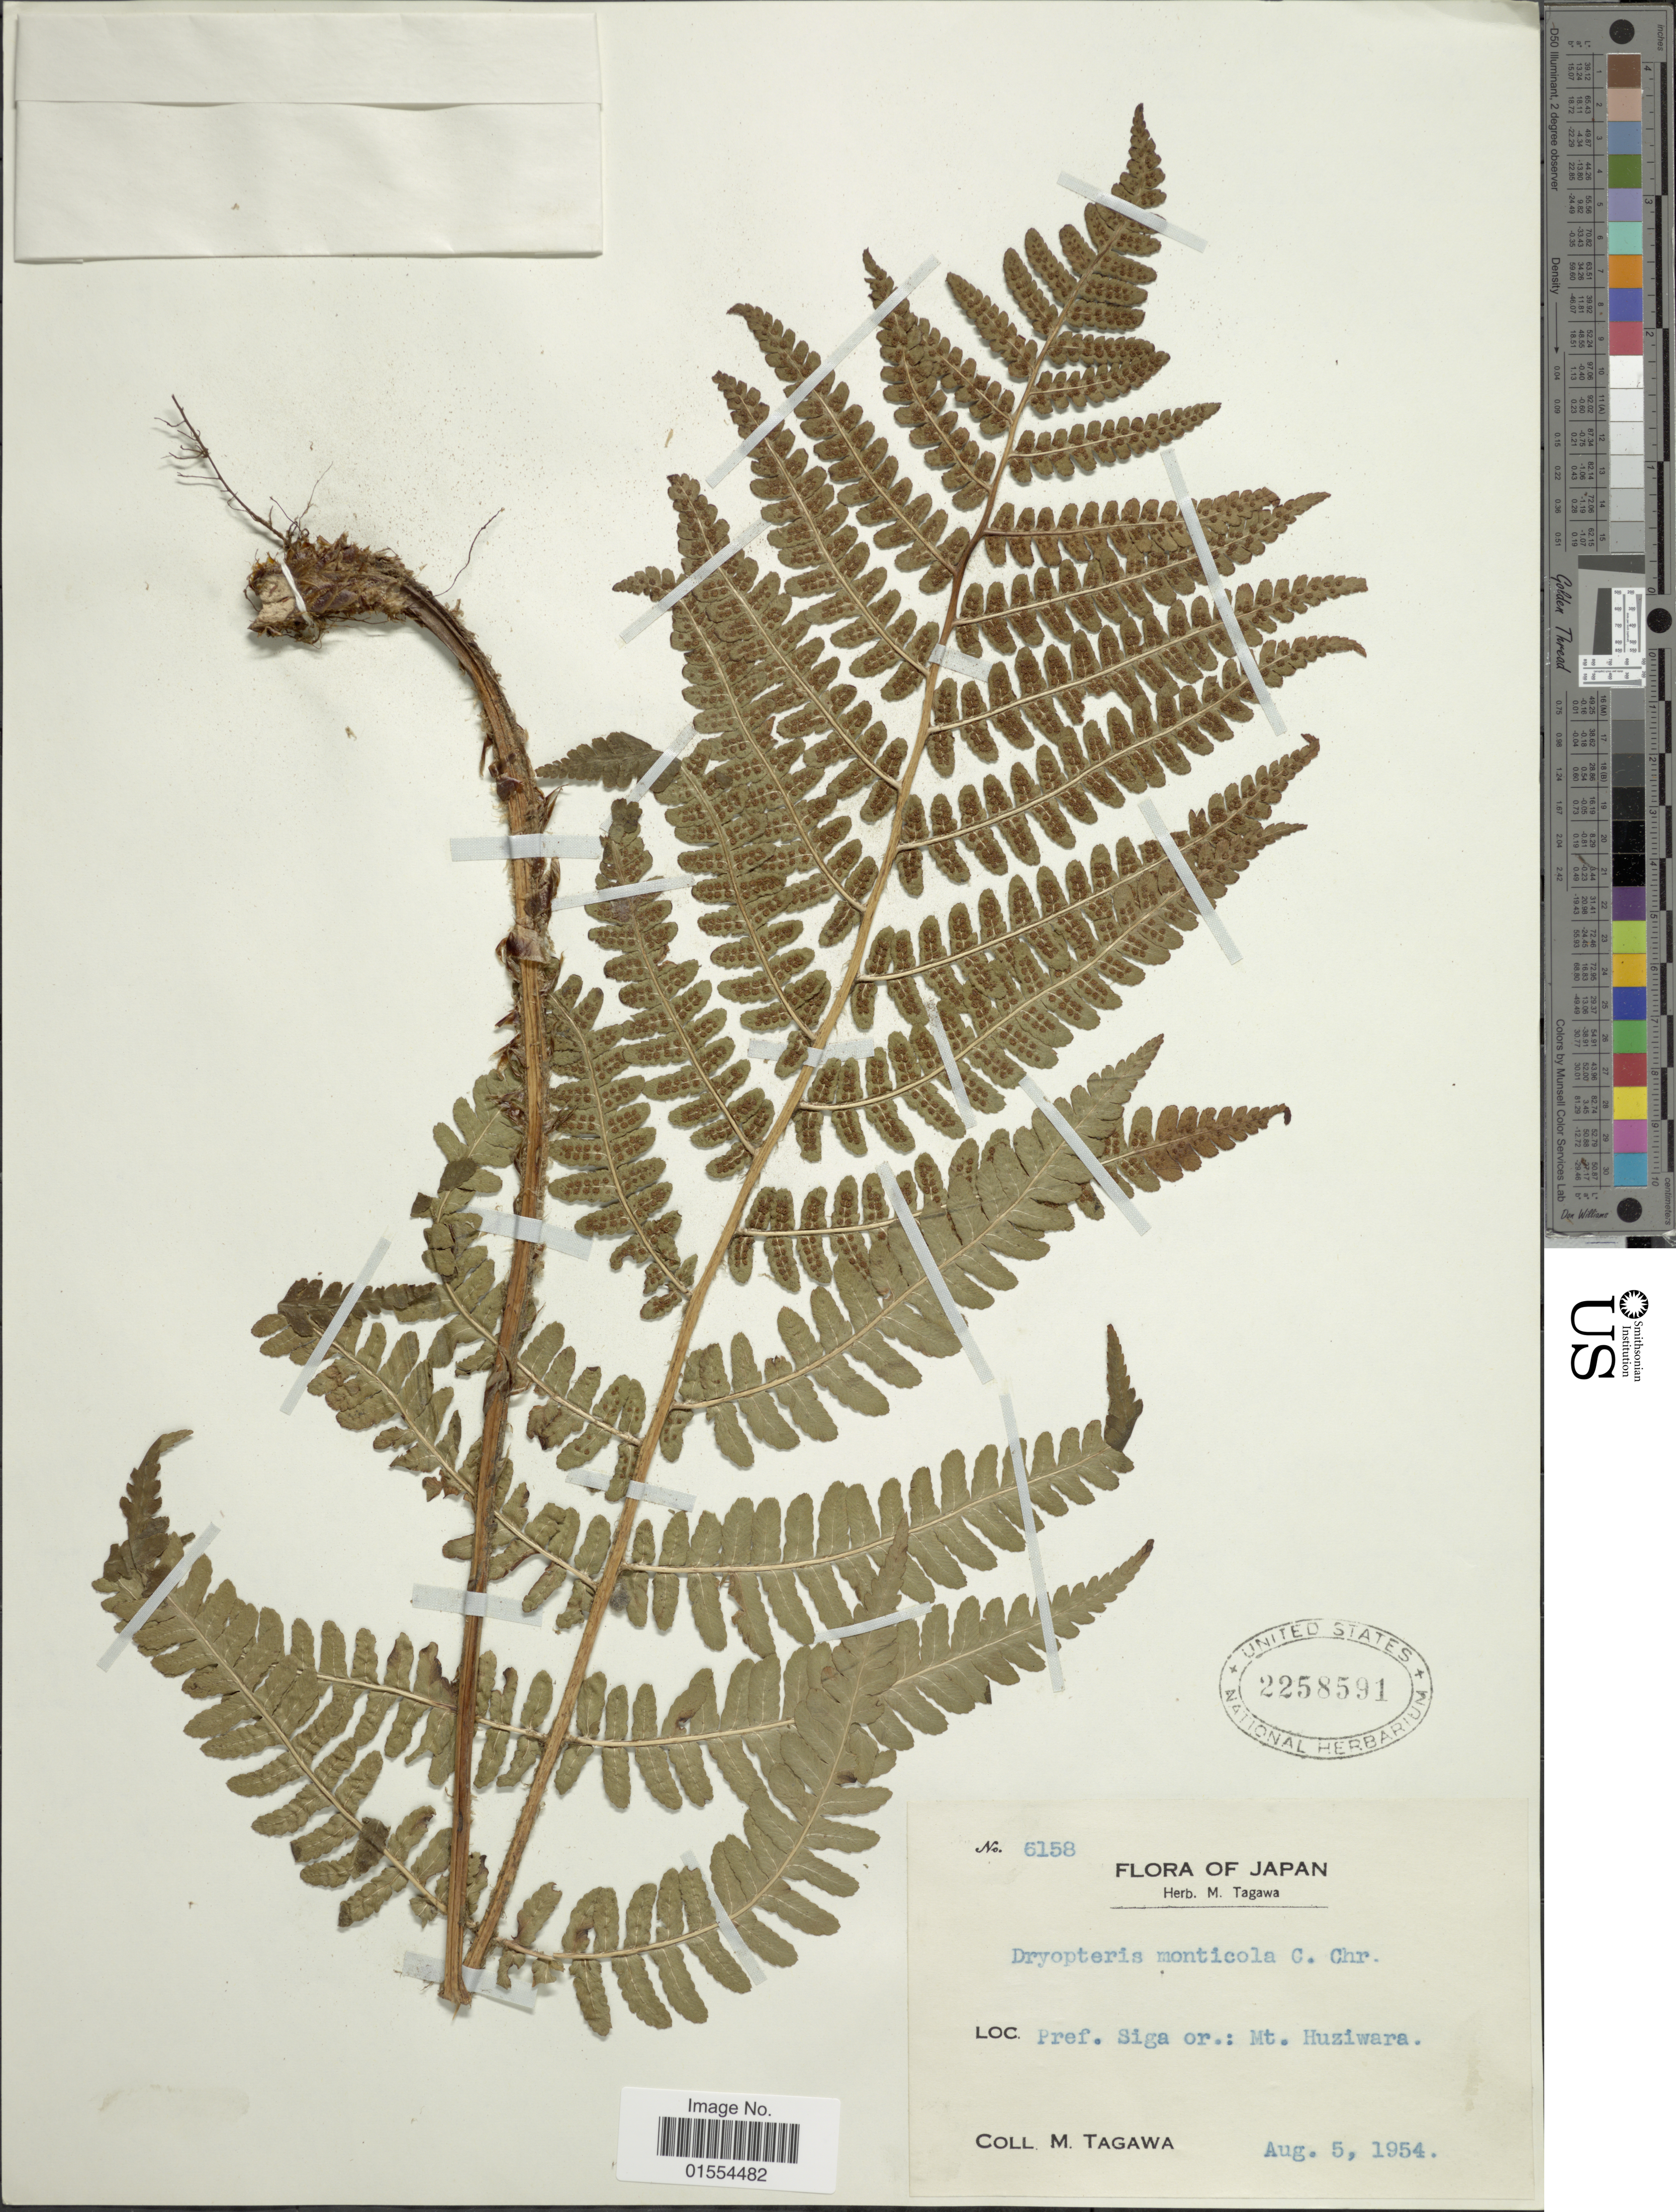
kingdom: Plantae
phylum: Tracheophyta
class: Polypodiopsida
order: Polypodiales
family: Dryopteridaceae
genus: Dryopteris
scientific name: Dryopteris monticola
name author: (Makino) C. Chr.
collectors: M. Tagawa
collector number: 6158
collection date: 1954-08-05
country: Japan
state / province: Siga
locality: Japan: Pref. Siga or.: Mt. Huziwara.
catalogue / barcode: US 2258591